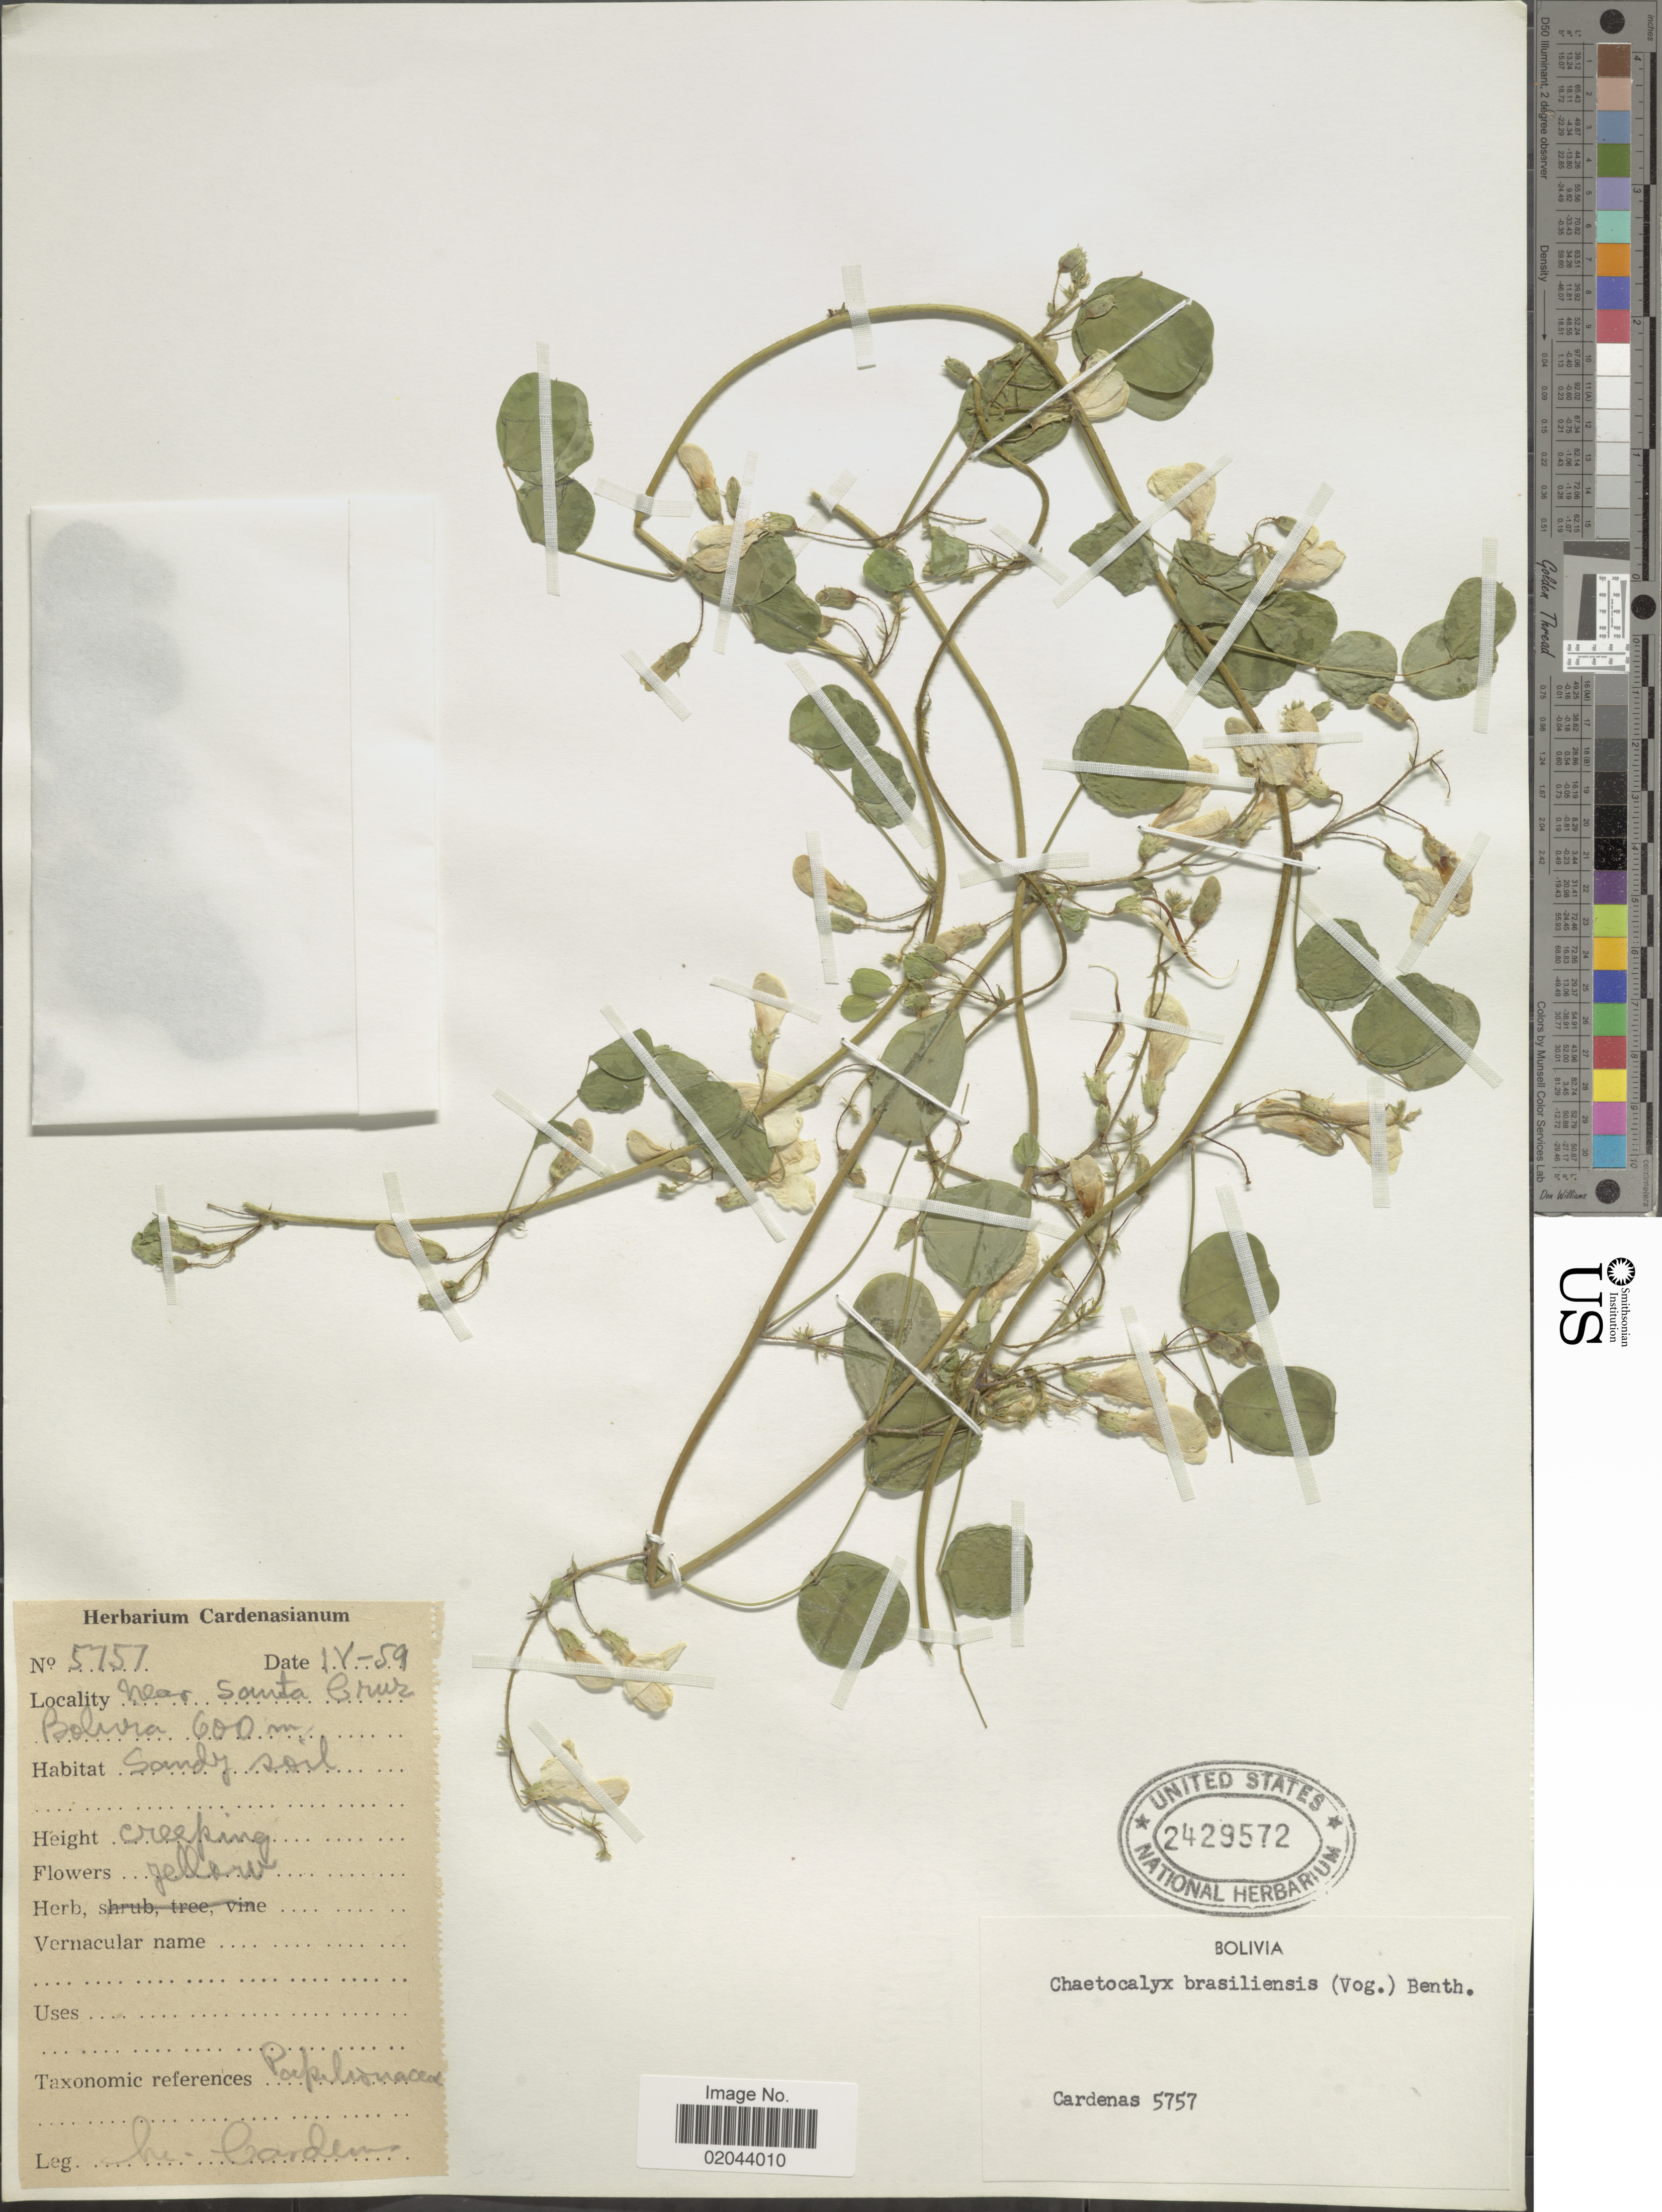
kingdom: Plantae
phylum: Tracheophyta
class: Magnoliopsida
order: Fabales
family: Fabaceae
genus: Chaetocalyx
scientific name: Chaetocalyx brasiliensis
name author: (Vogel) Benth.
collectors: H. Cardenas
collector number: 5757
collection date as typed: Transcribed d/m/y: /4/59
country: Bolivia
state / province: Santa Cruz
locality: Near Santa Cruz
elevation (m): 600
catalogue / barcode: US 2429572